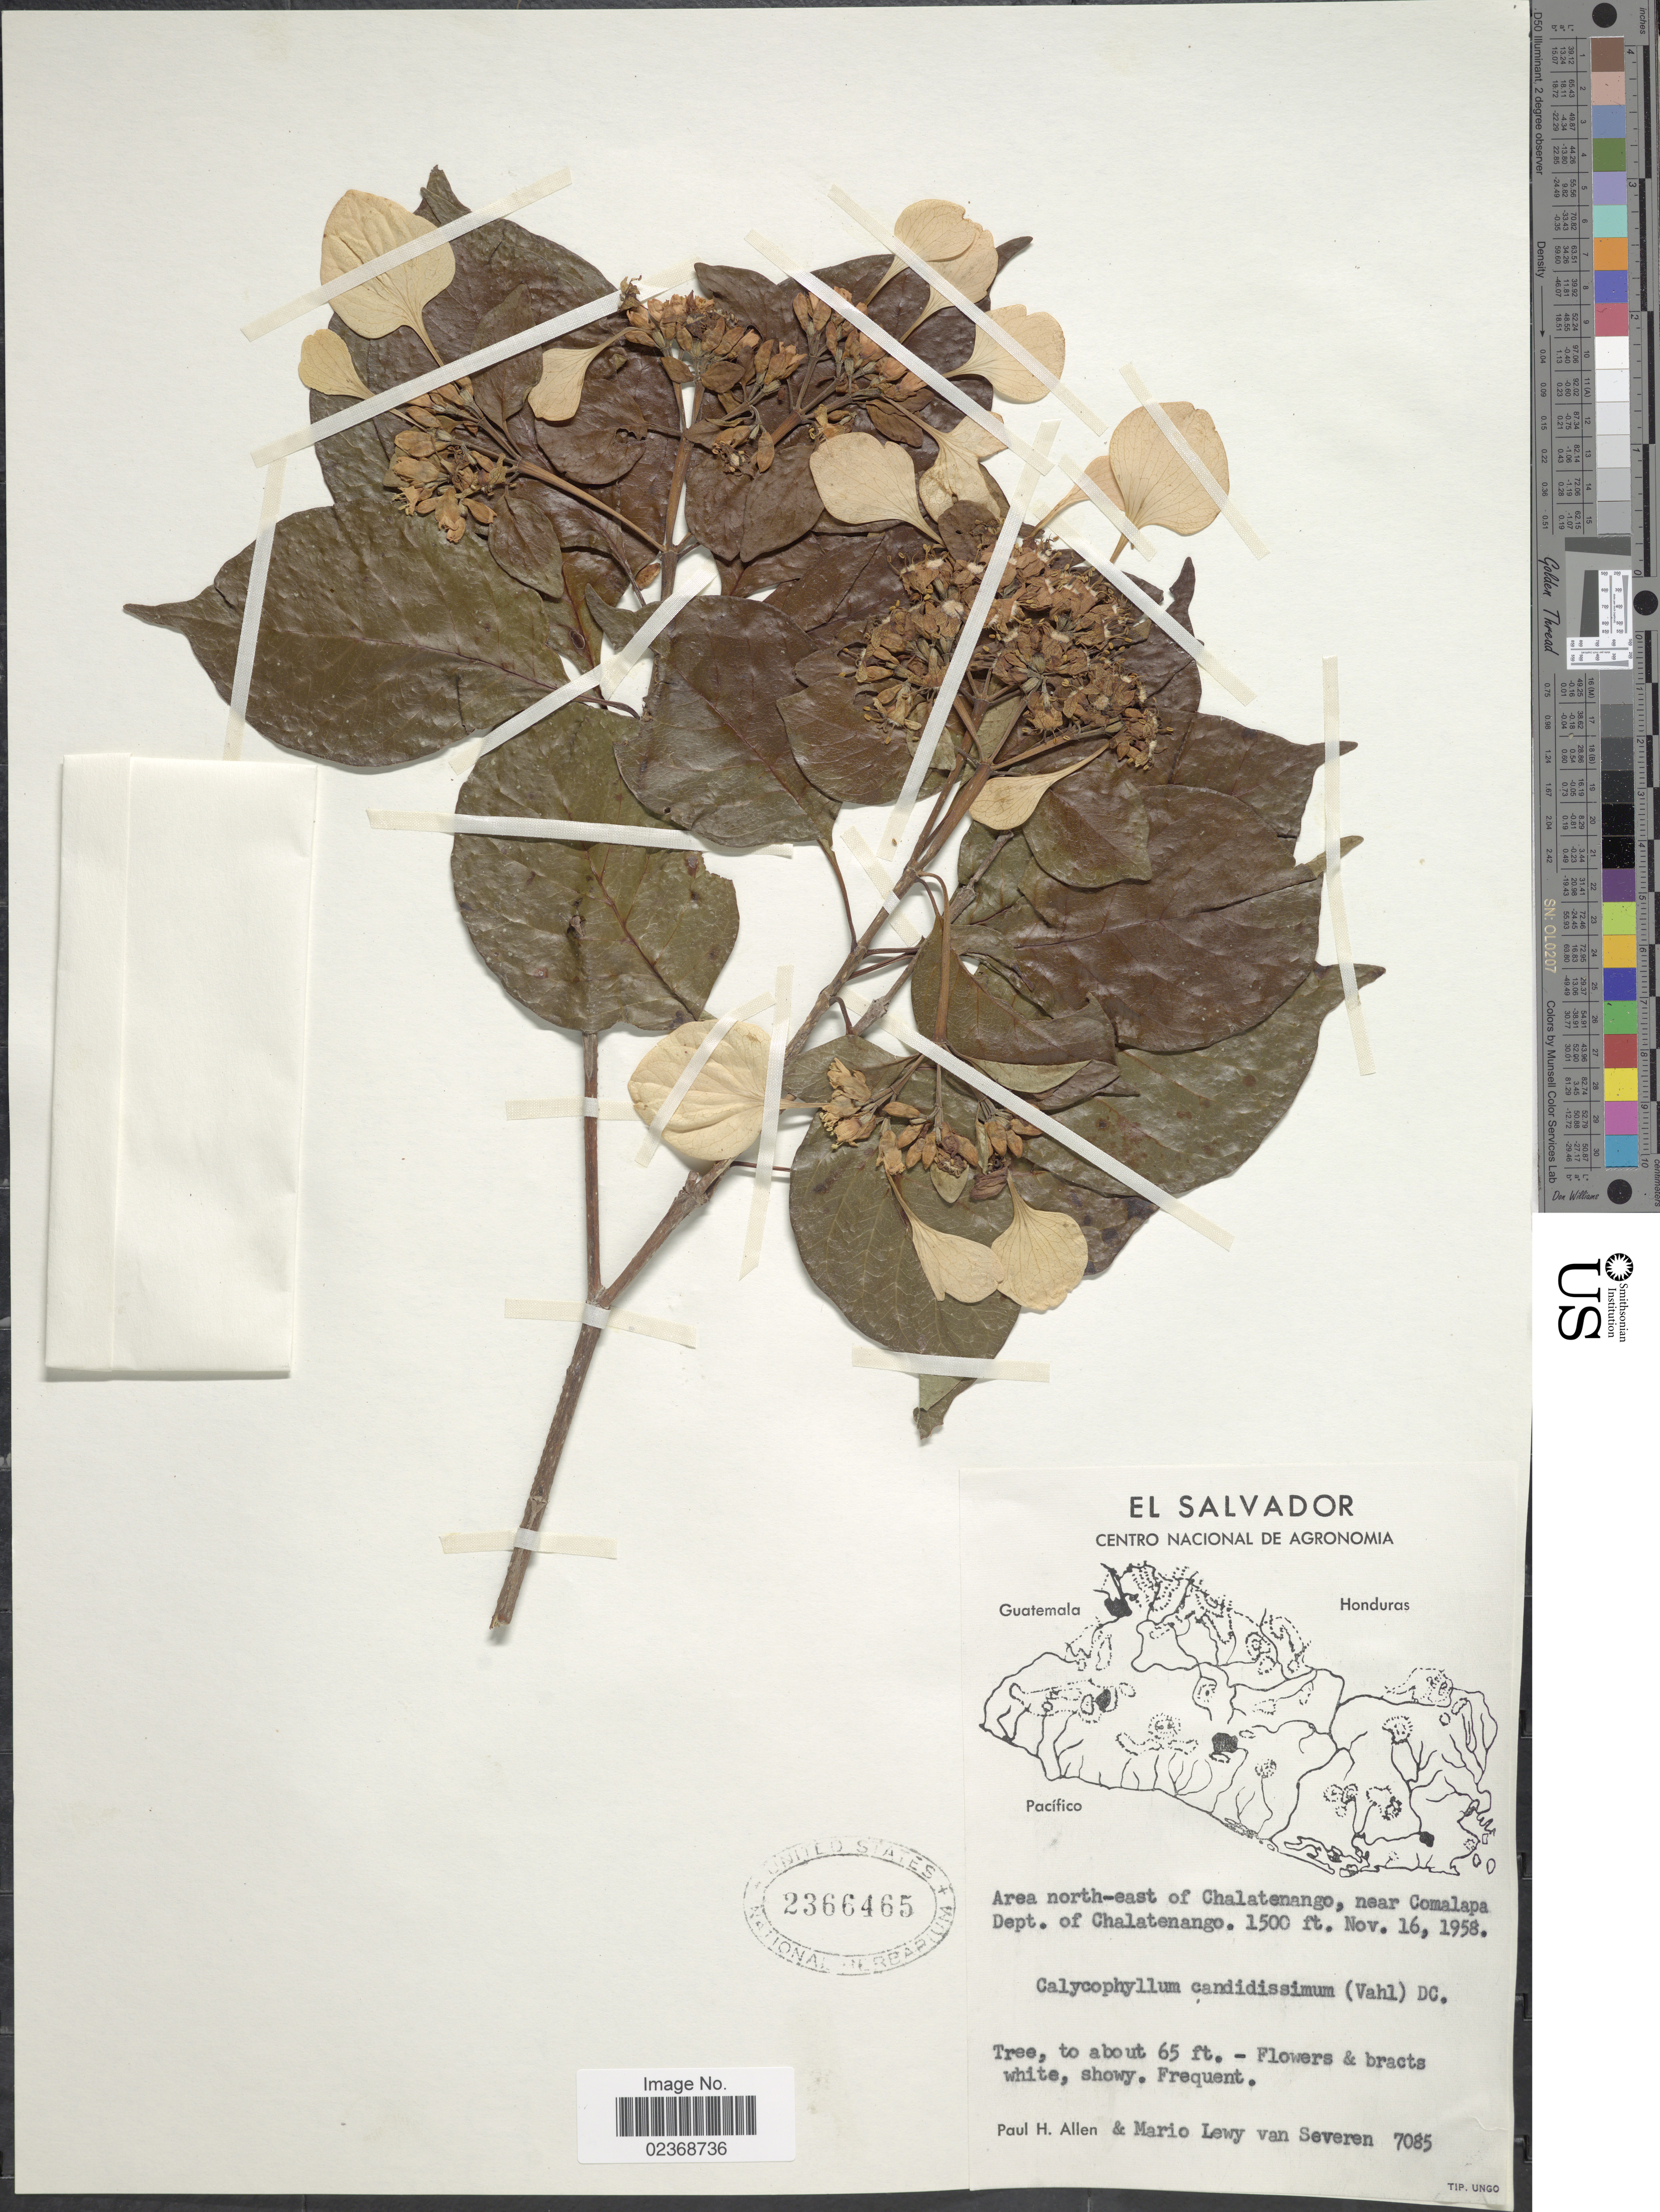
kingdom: Plantae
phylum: Tracheophyta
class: Magnoliopsida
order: Gentianales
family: Rubiaceae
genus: Calycophyllum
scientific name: Calycophyllum candidissimum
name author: (Vahl) DC.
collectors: P. H. Allen & M. Van Severen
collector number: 7085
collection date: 1958-11-16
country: El Salvador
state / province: Chalatenango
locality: Area north-east of Chalatenango, near Comalapa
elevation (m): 457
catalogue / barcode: US 2366465